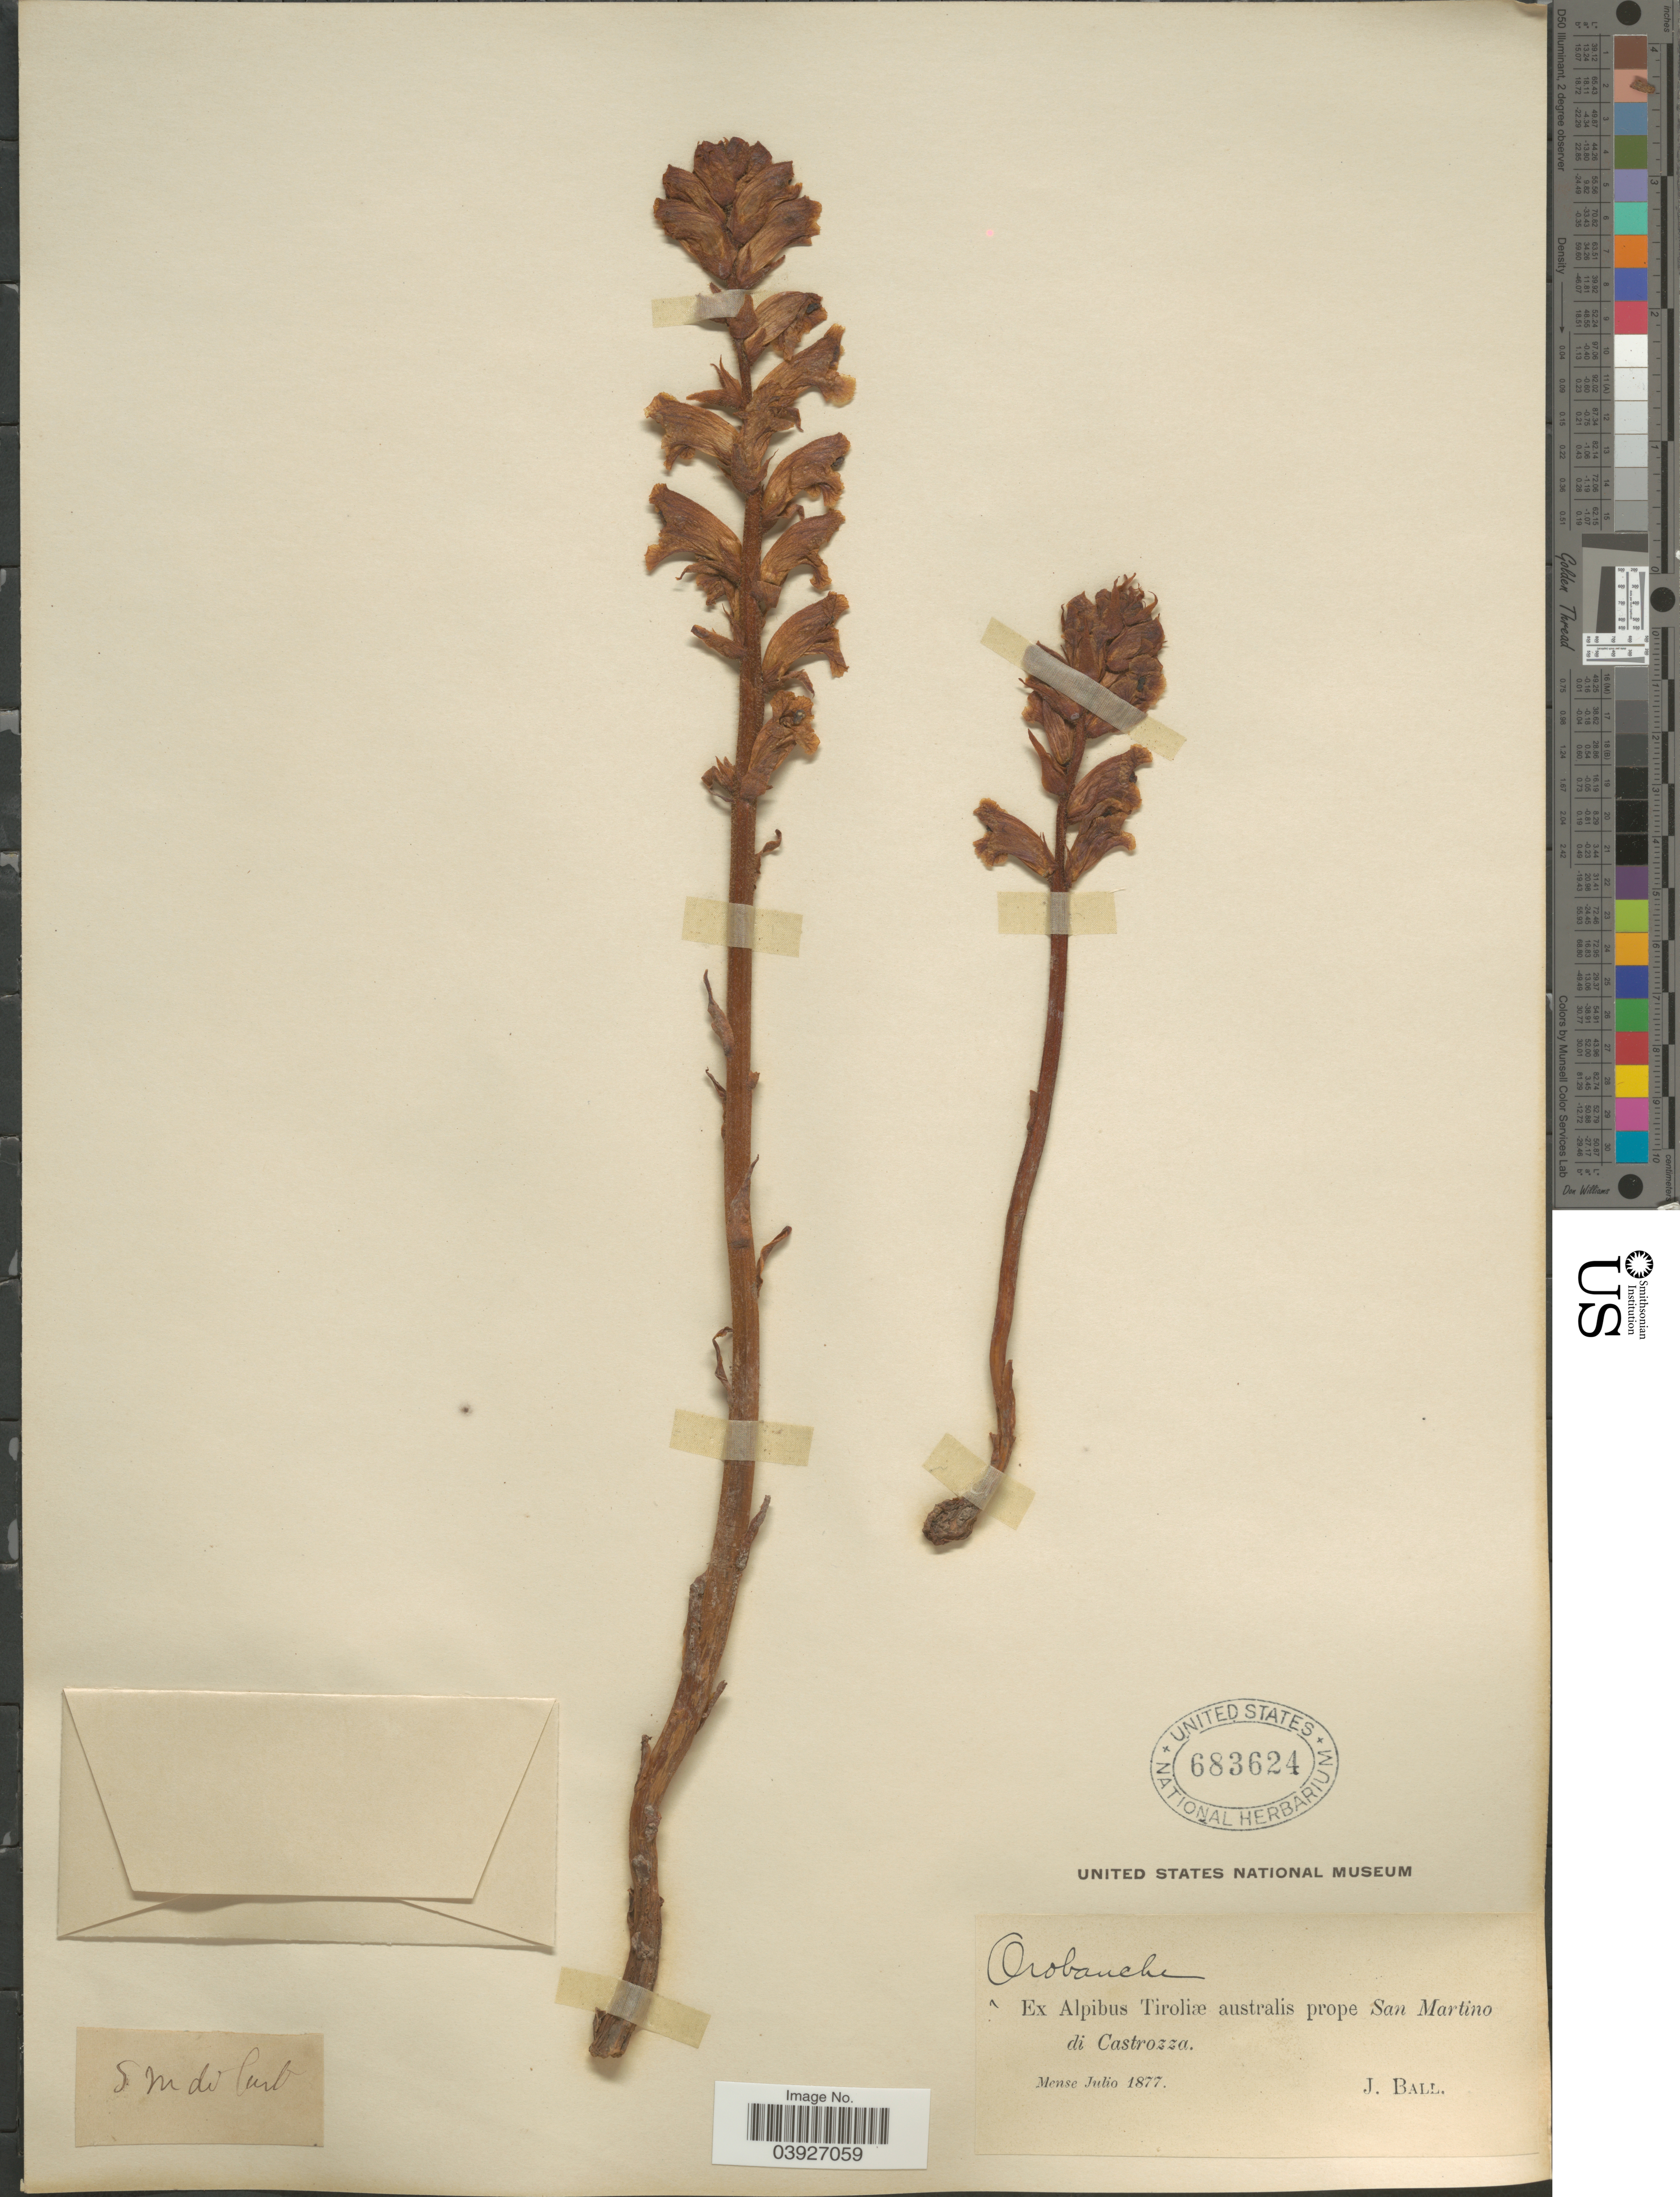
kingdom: Plantae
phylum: Tracheophyta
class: Magnoliopsida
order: Lamiales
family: Orobanchaceae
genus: Orobanche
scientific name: Orobanche sp.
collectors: J. Ball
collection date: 1877-07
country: Italy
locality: Ex Alpibus Tiroleæ australis prope San Martino di Castrozza.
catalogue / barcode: US 683624